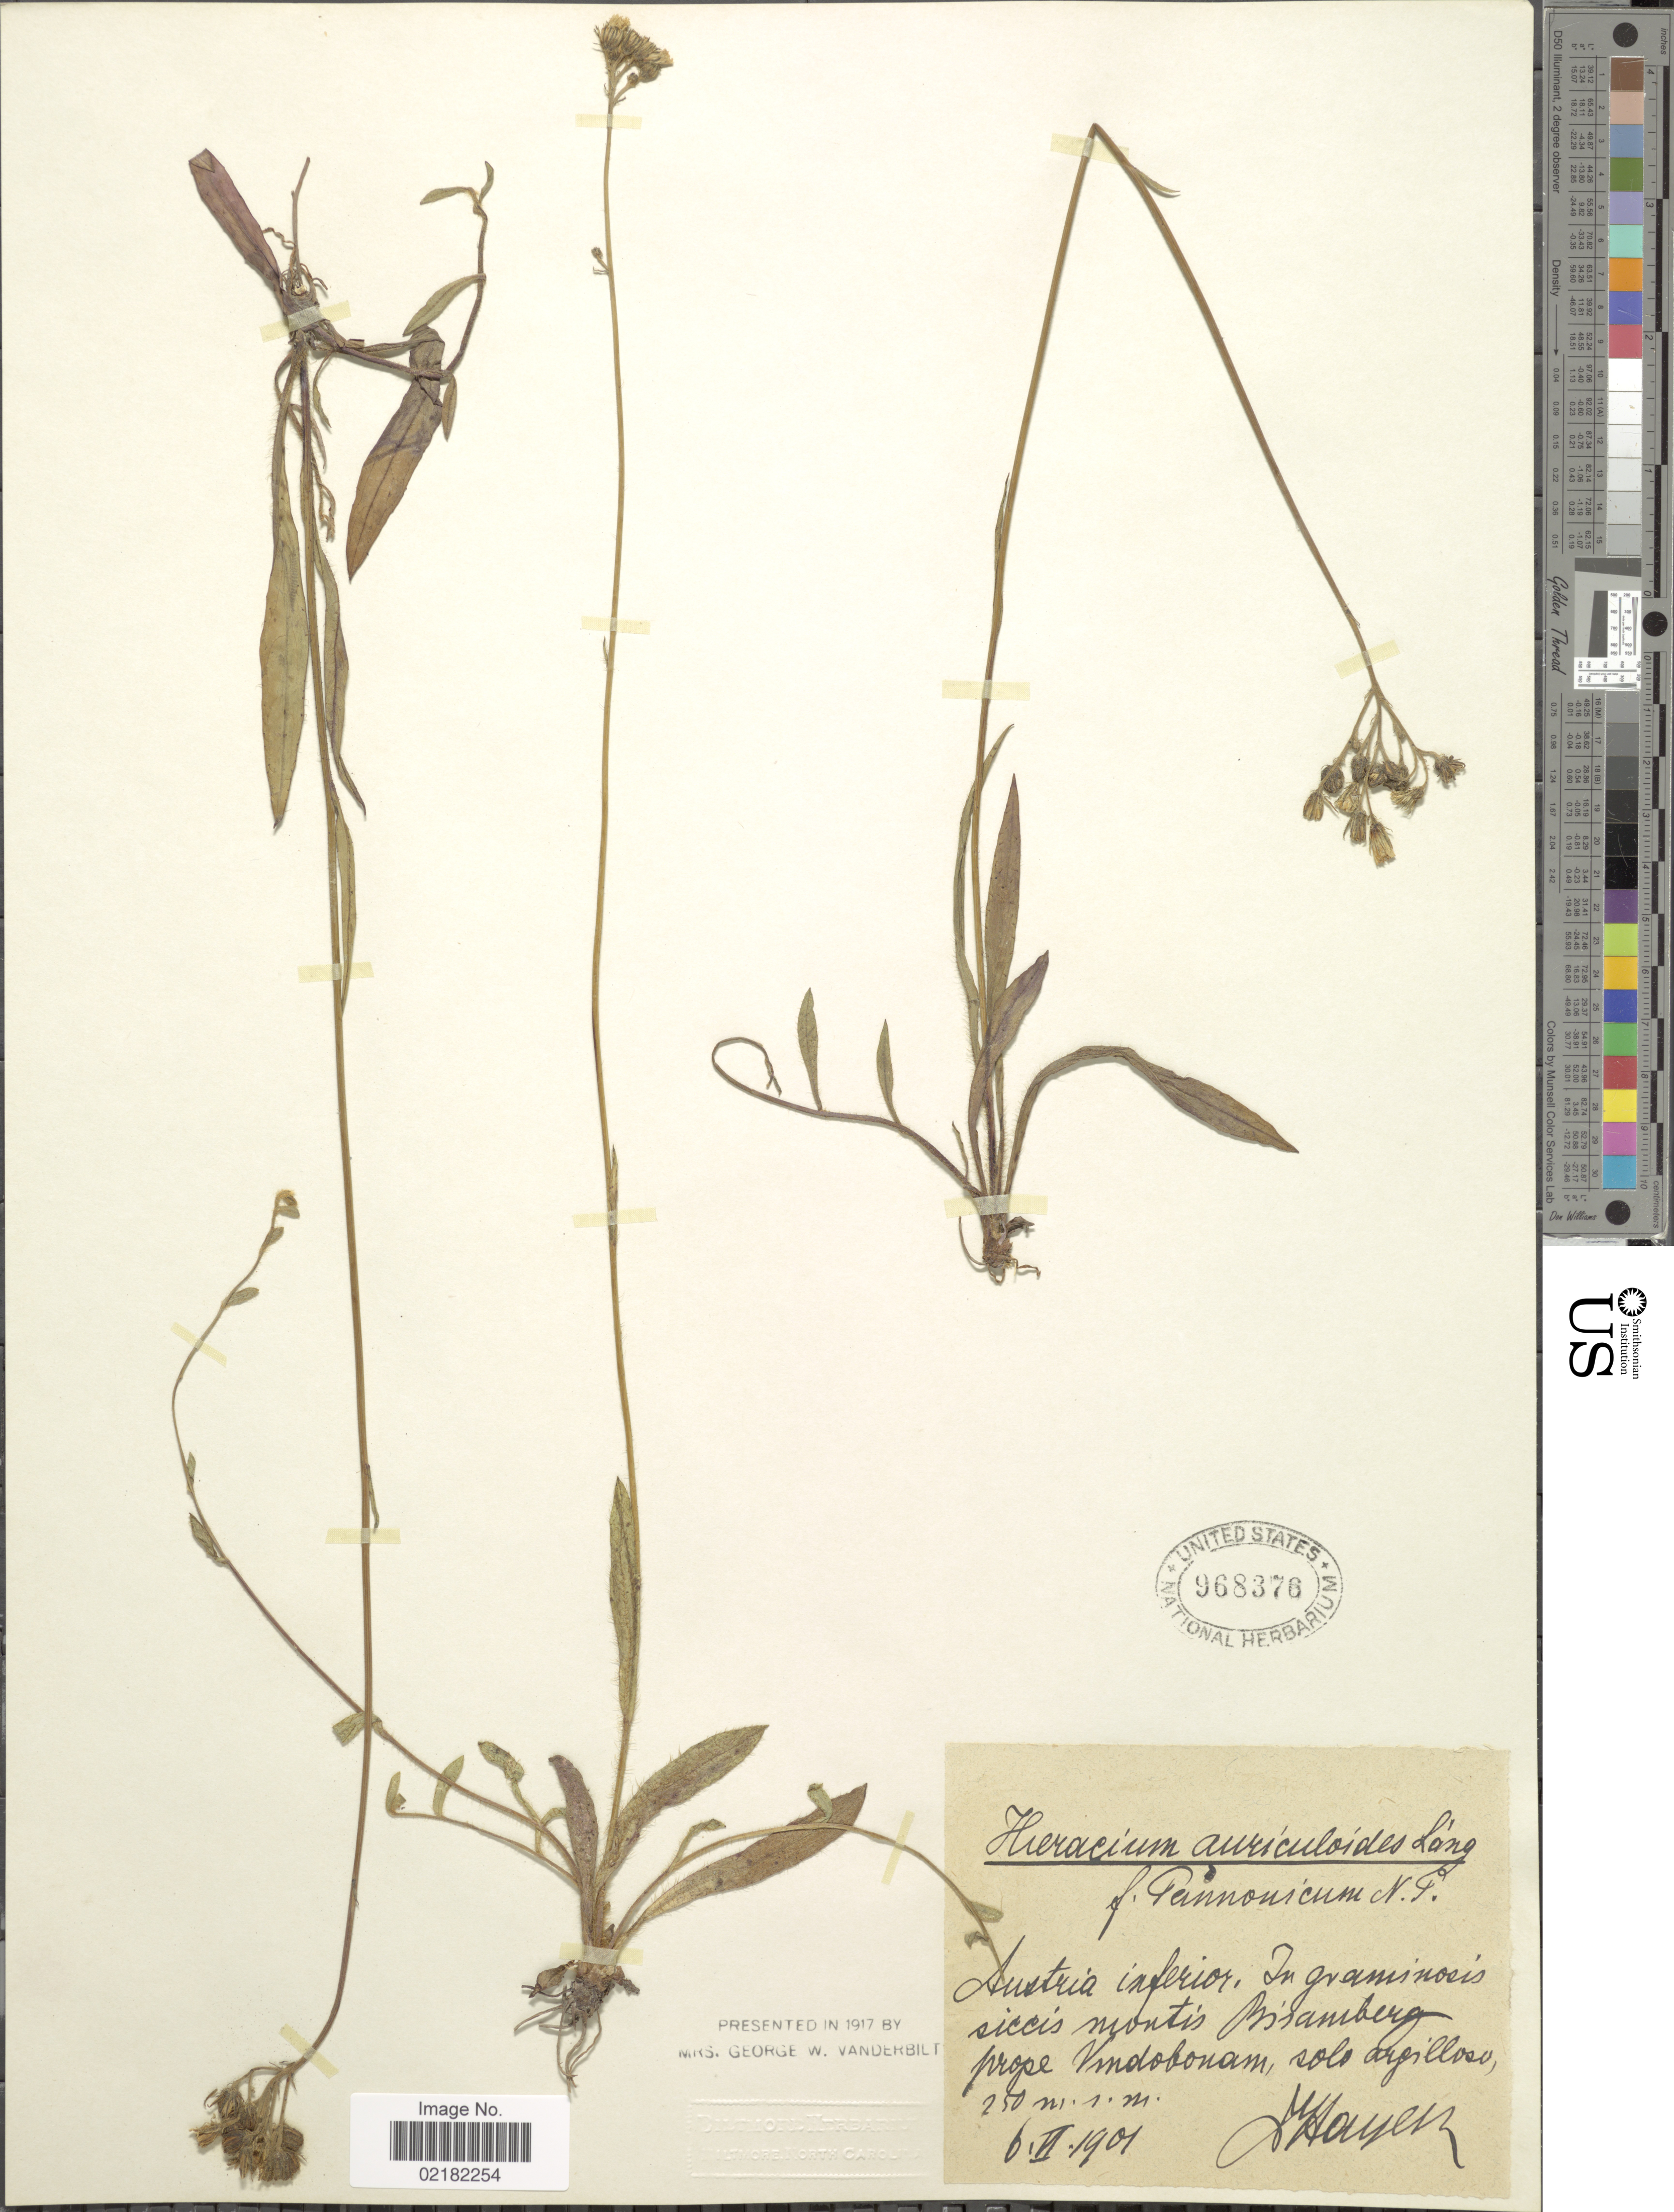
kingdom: Plantae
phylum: Tracheophyta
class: Magnoliopsida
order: Asterales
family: Asteraceae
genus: Pilosella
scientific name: Pilosella auriculoides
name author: (Láng) Arvet-Touvet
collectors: A. A. von Hayek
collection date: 1901-06-06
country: Austria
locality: Austria inferior, in graminosis siccis montis Bisamberg prope Vindobonam, solo argilloso. [interpreted]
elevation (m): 250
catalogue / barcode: US 968376